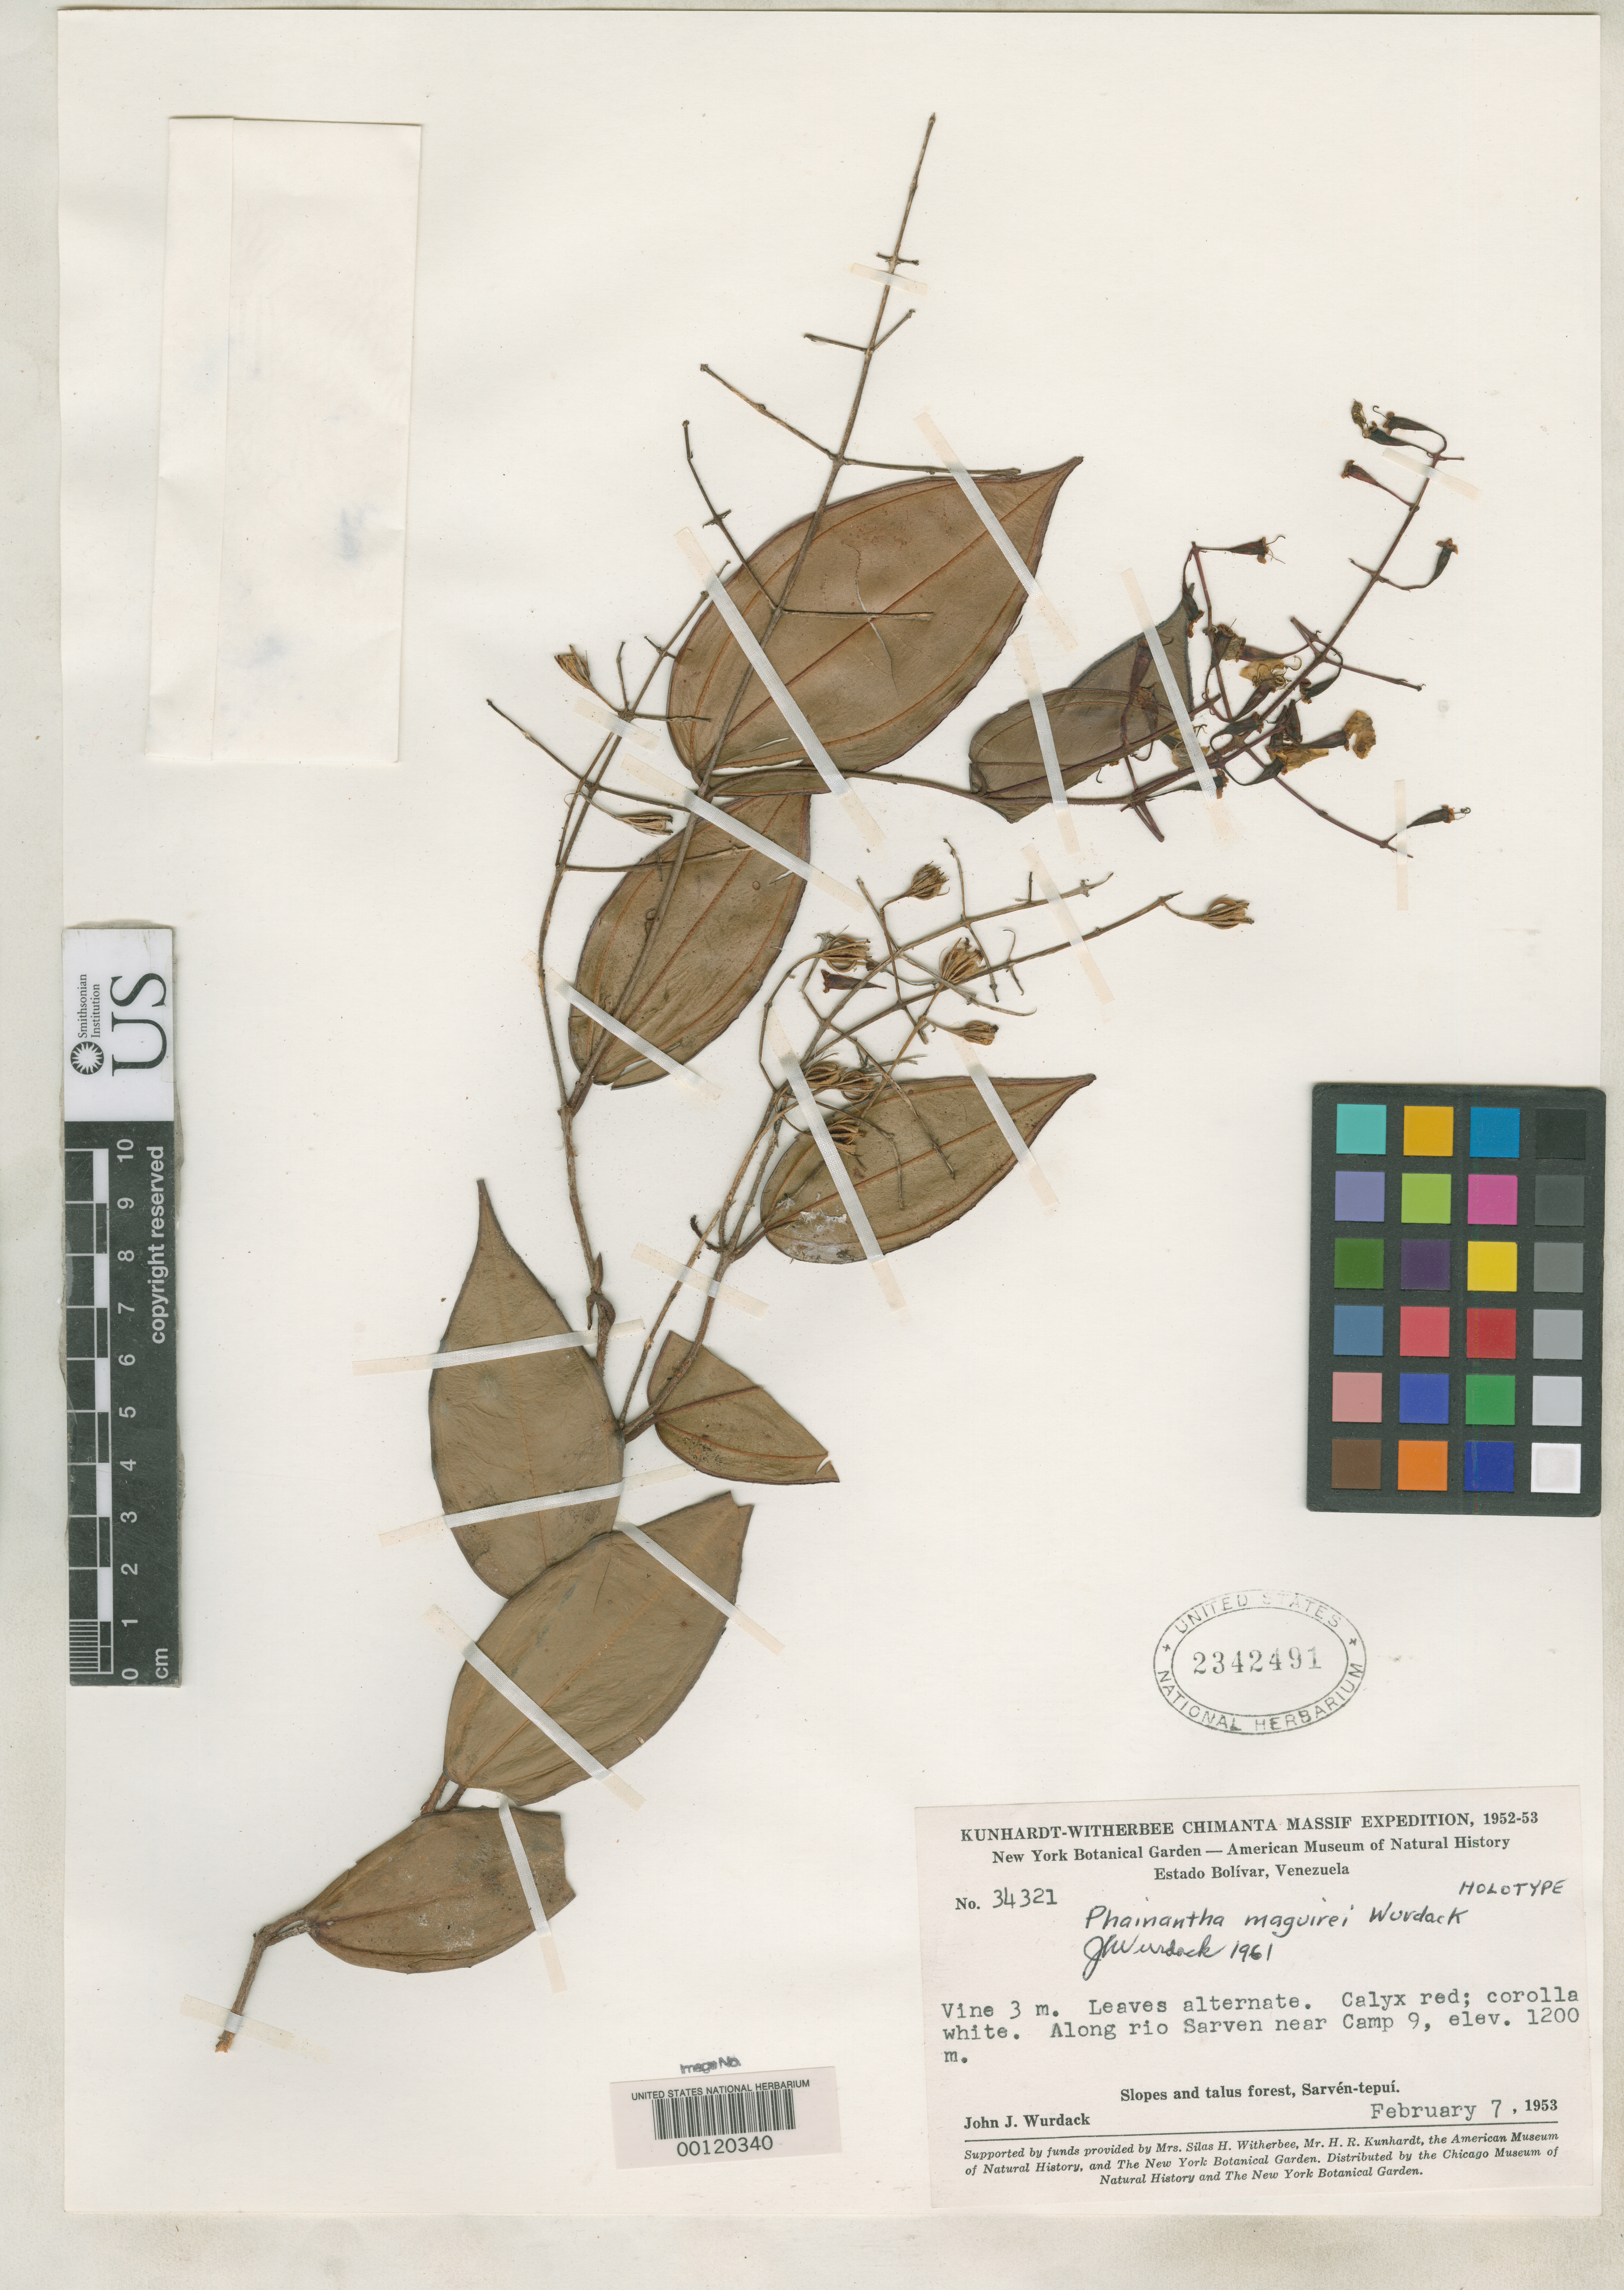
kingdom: Plantae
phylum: Tracheophyta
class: Magnoliopsida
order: Myrtales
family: Melastomataceae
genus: Phainantha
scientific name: Phainantha maguirei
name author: Wurdack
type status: Holotype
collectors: J. J. Wurdack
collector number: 34321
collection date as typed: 07 Feb 1953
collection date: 1953-02-07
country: Venezuela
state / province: Bolivar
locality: Sarven-Tepui.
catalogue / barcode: US 2342491